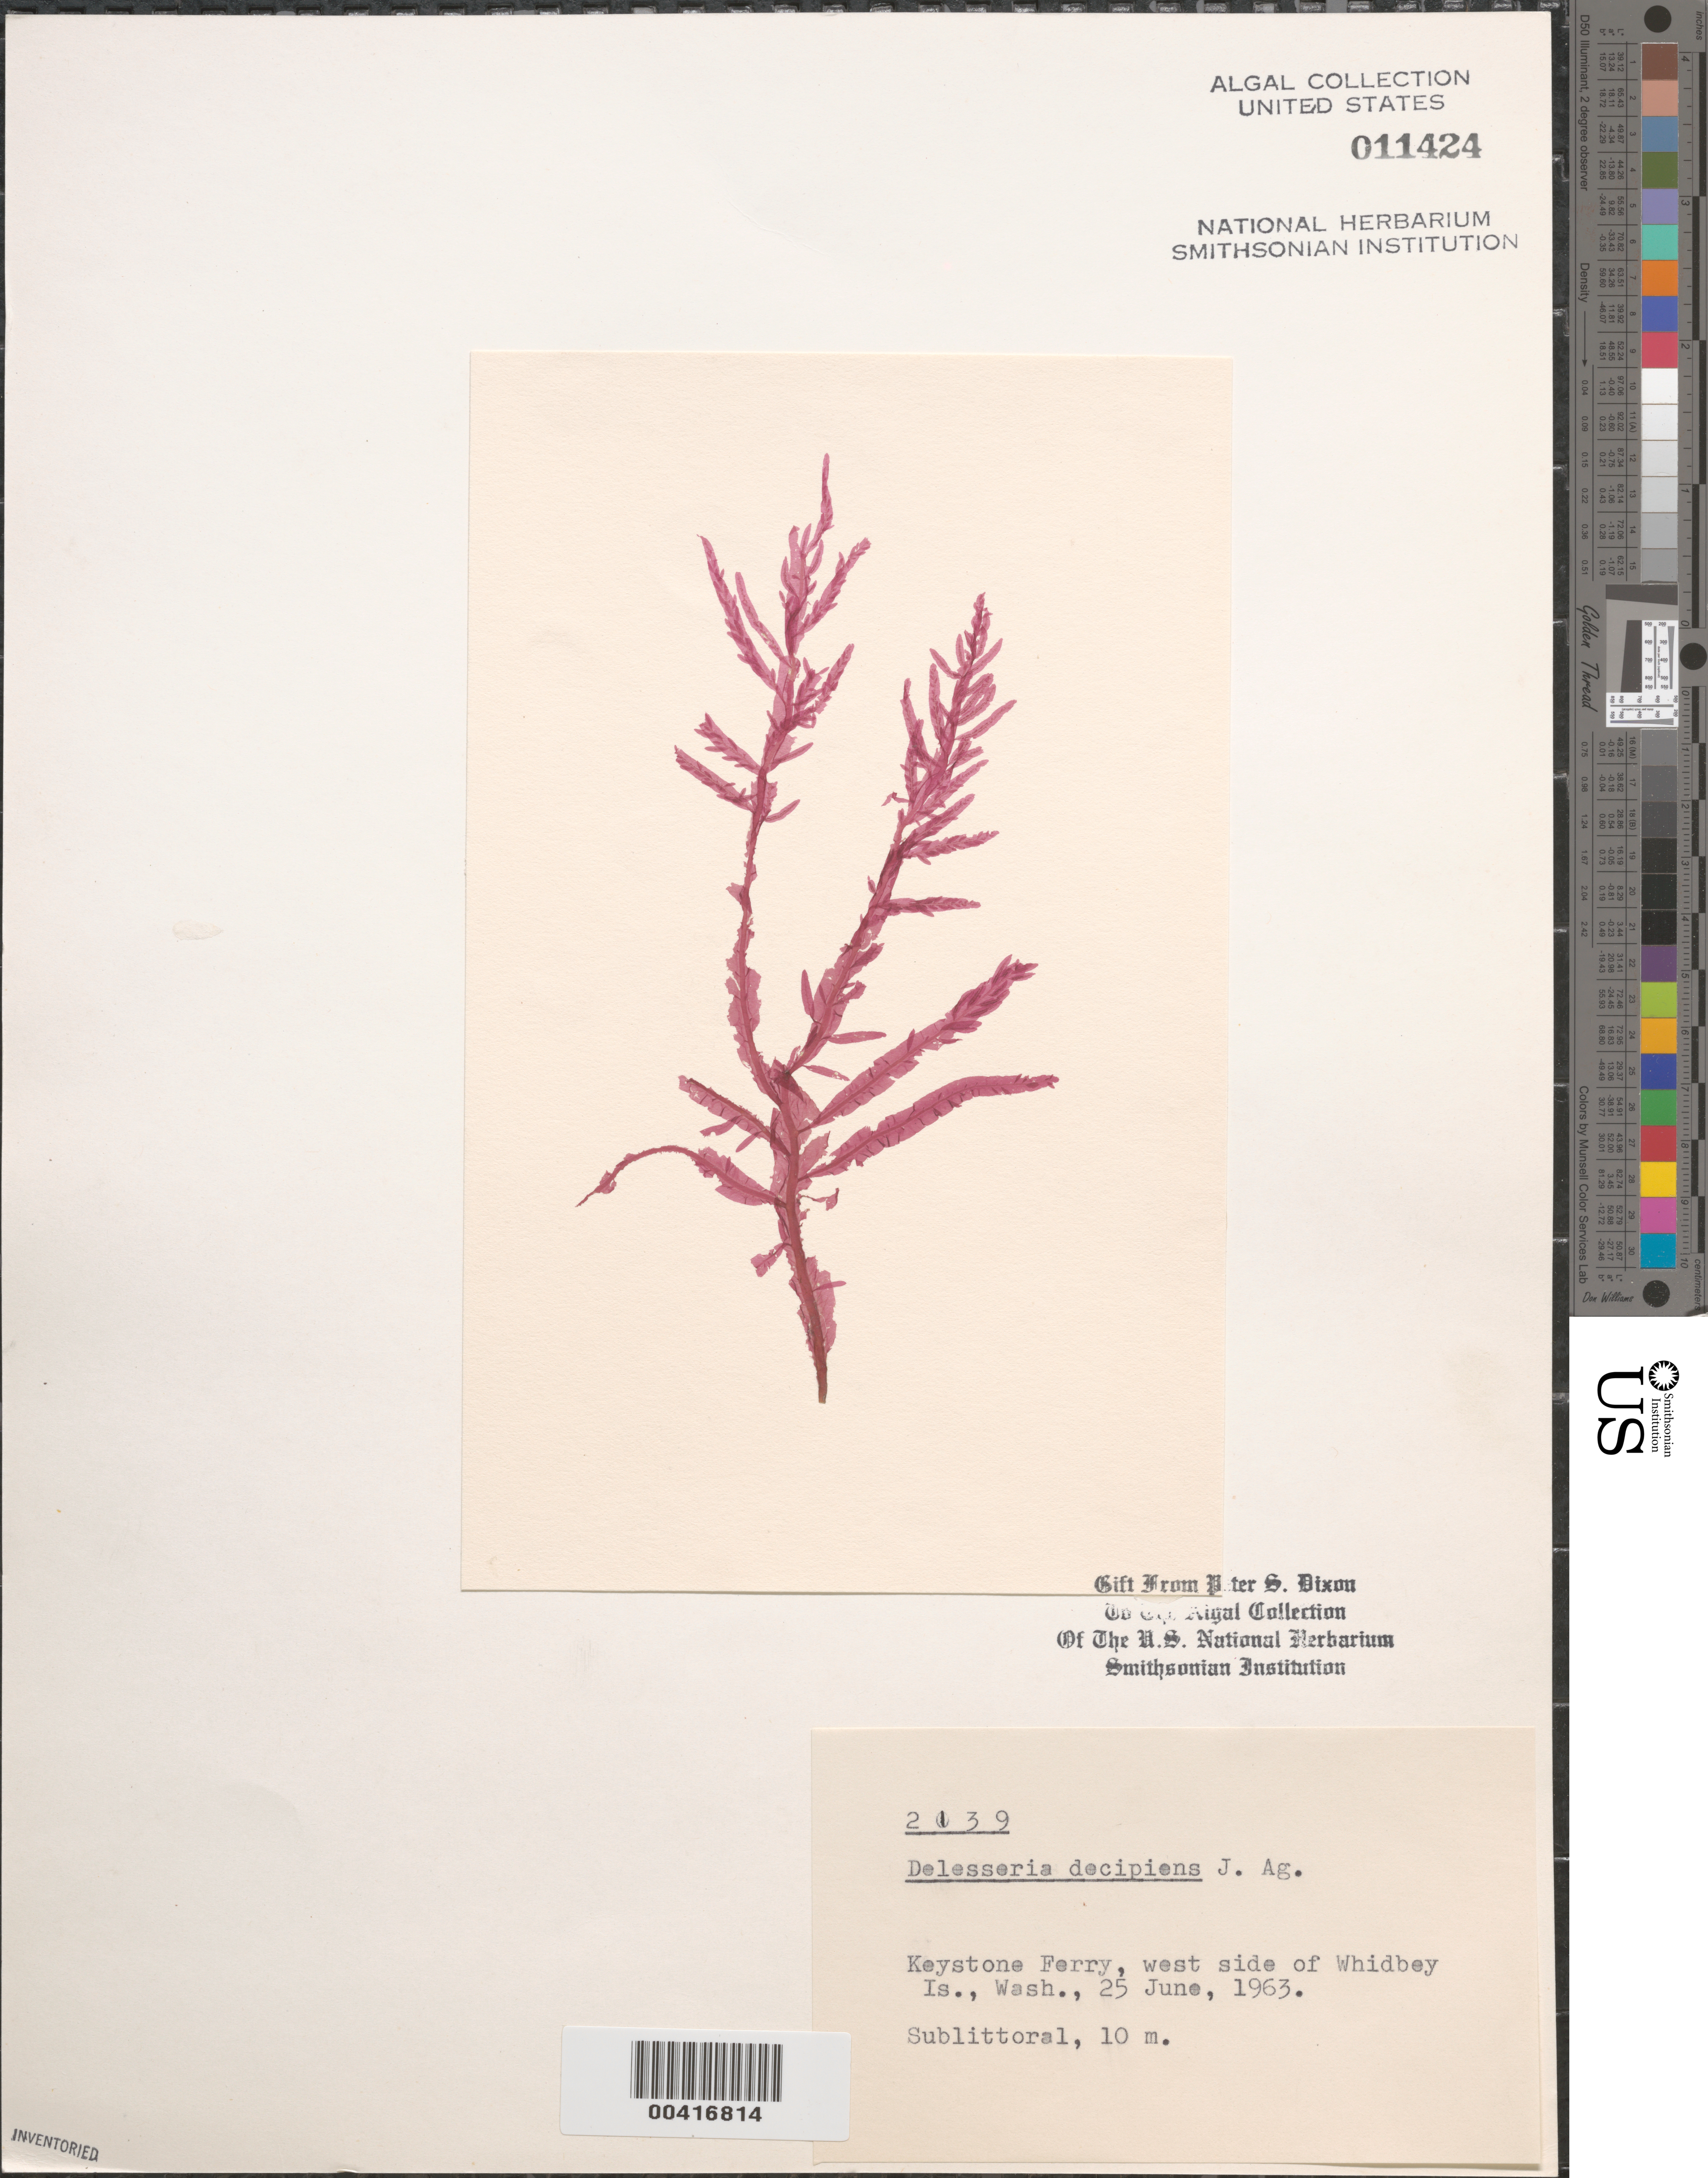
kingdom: Plantae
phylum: Rhodophyta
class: Florideophyceae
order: Ceramiales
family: Delesseriaceae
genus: Cumathamnion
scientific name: Cumathamnion decipiens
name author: (J. Agardh) M.J. Wynne & G.W. Saunders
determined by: Algae name updating Project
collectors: P. S. Dixon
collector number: PSD 2139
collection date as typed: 25 Jun 1963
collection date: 1963-06-25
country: United States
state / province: Washington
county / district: Island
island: Whidbey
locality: Keystone Ferry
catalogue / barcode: US 11424